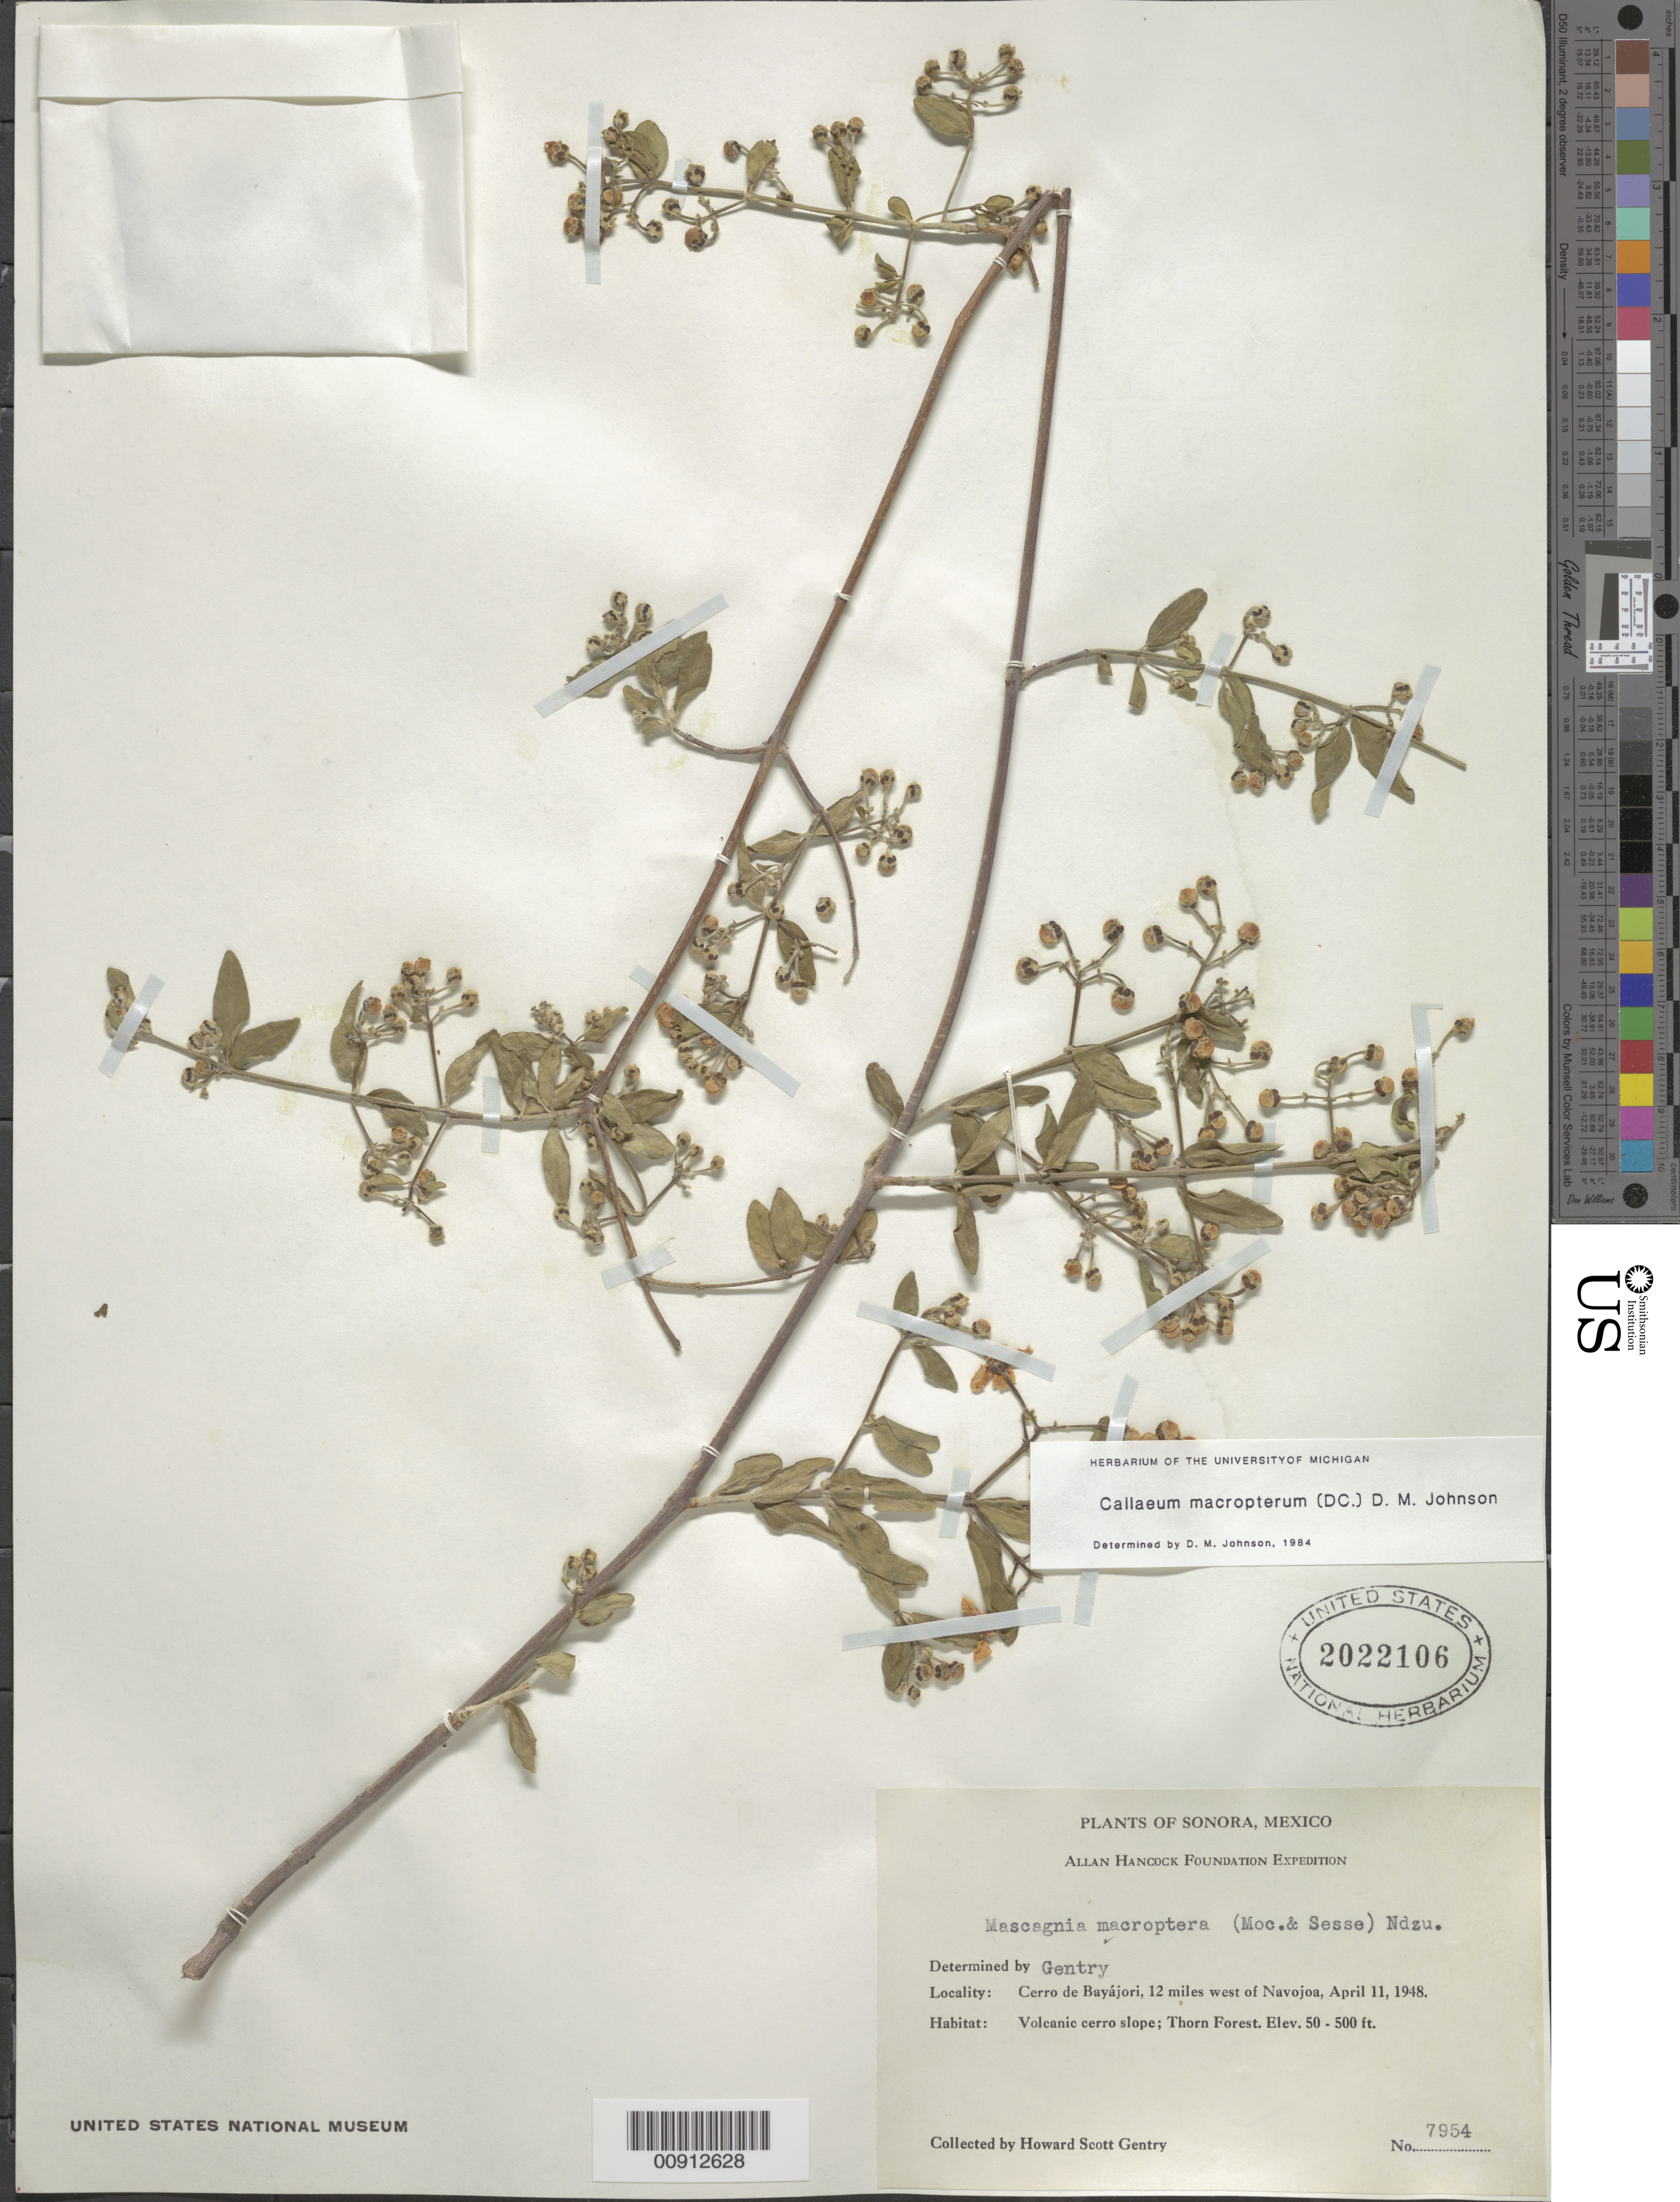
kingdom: Plantae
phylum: Tracheophyta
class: Magnoliopsida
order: Malpighiales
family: Malpighiaceae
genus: Callaeum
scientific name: Callaeum macropterum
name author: (Moc. & Sessé ex DC.) D.M. Johnson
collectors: H. S. Gentry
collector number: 7954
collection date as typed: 11 Apr 1948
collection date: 1948-04-11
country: Mexico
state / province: Sonora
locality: Cerro Bayájori, 12 miles west of Navojoa.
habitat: Volcanic cerro slope; Thorn forest.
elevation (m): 15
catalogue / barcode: US 2022106